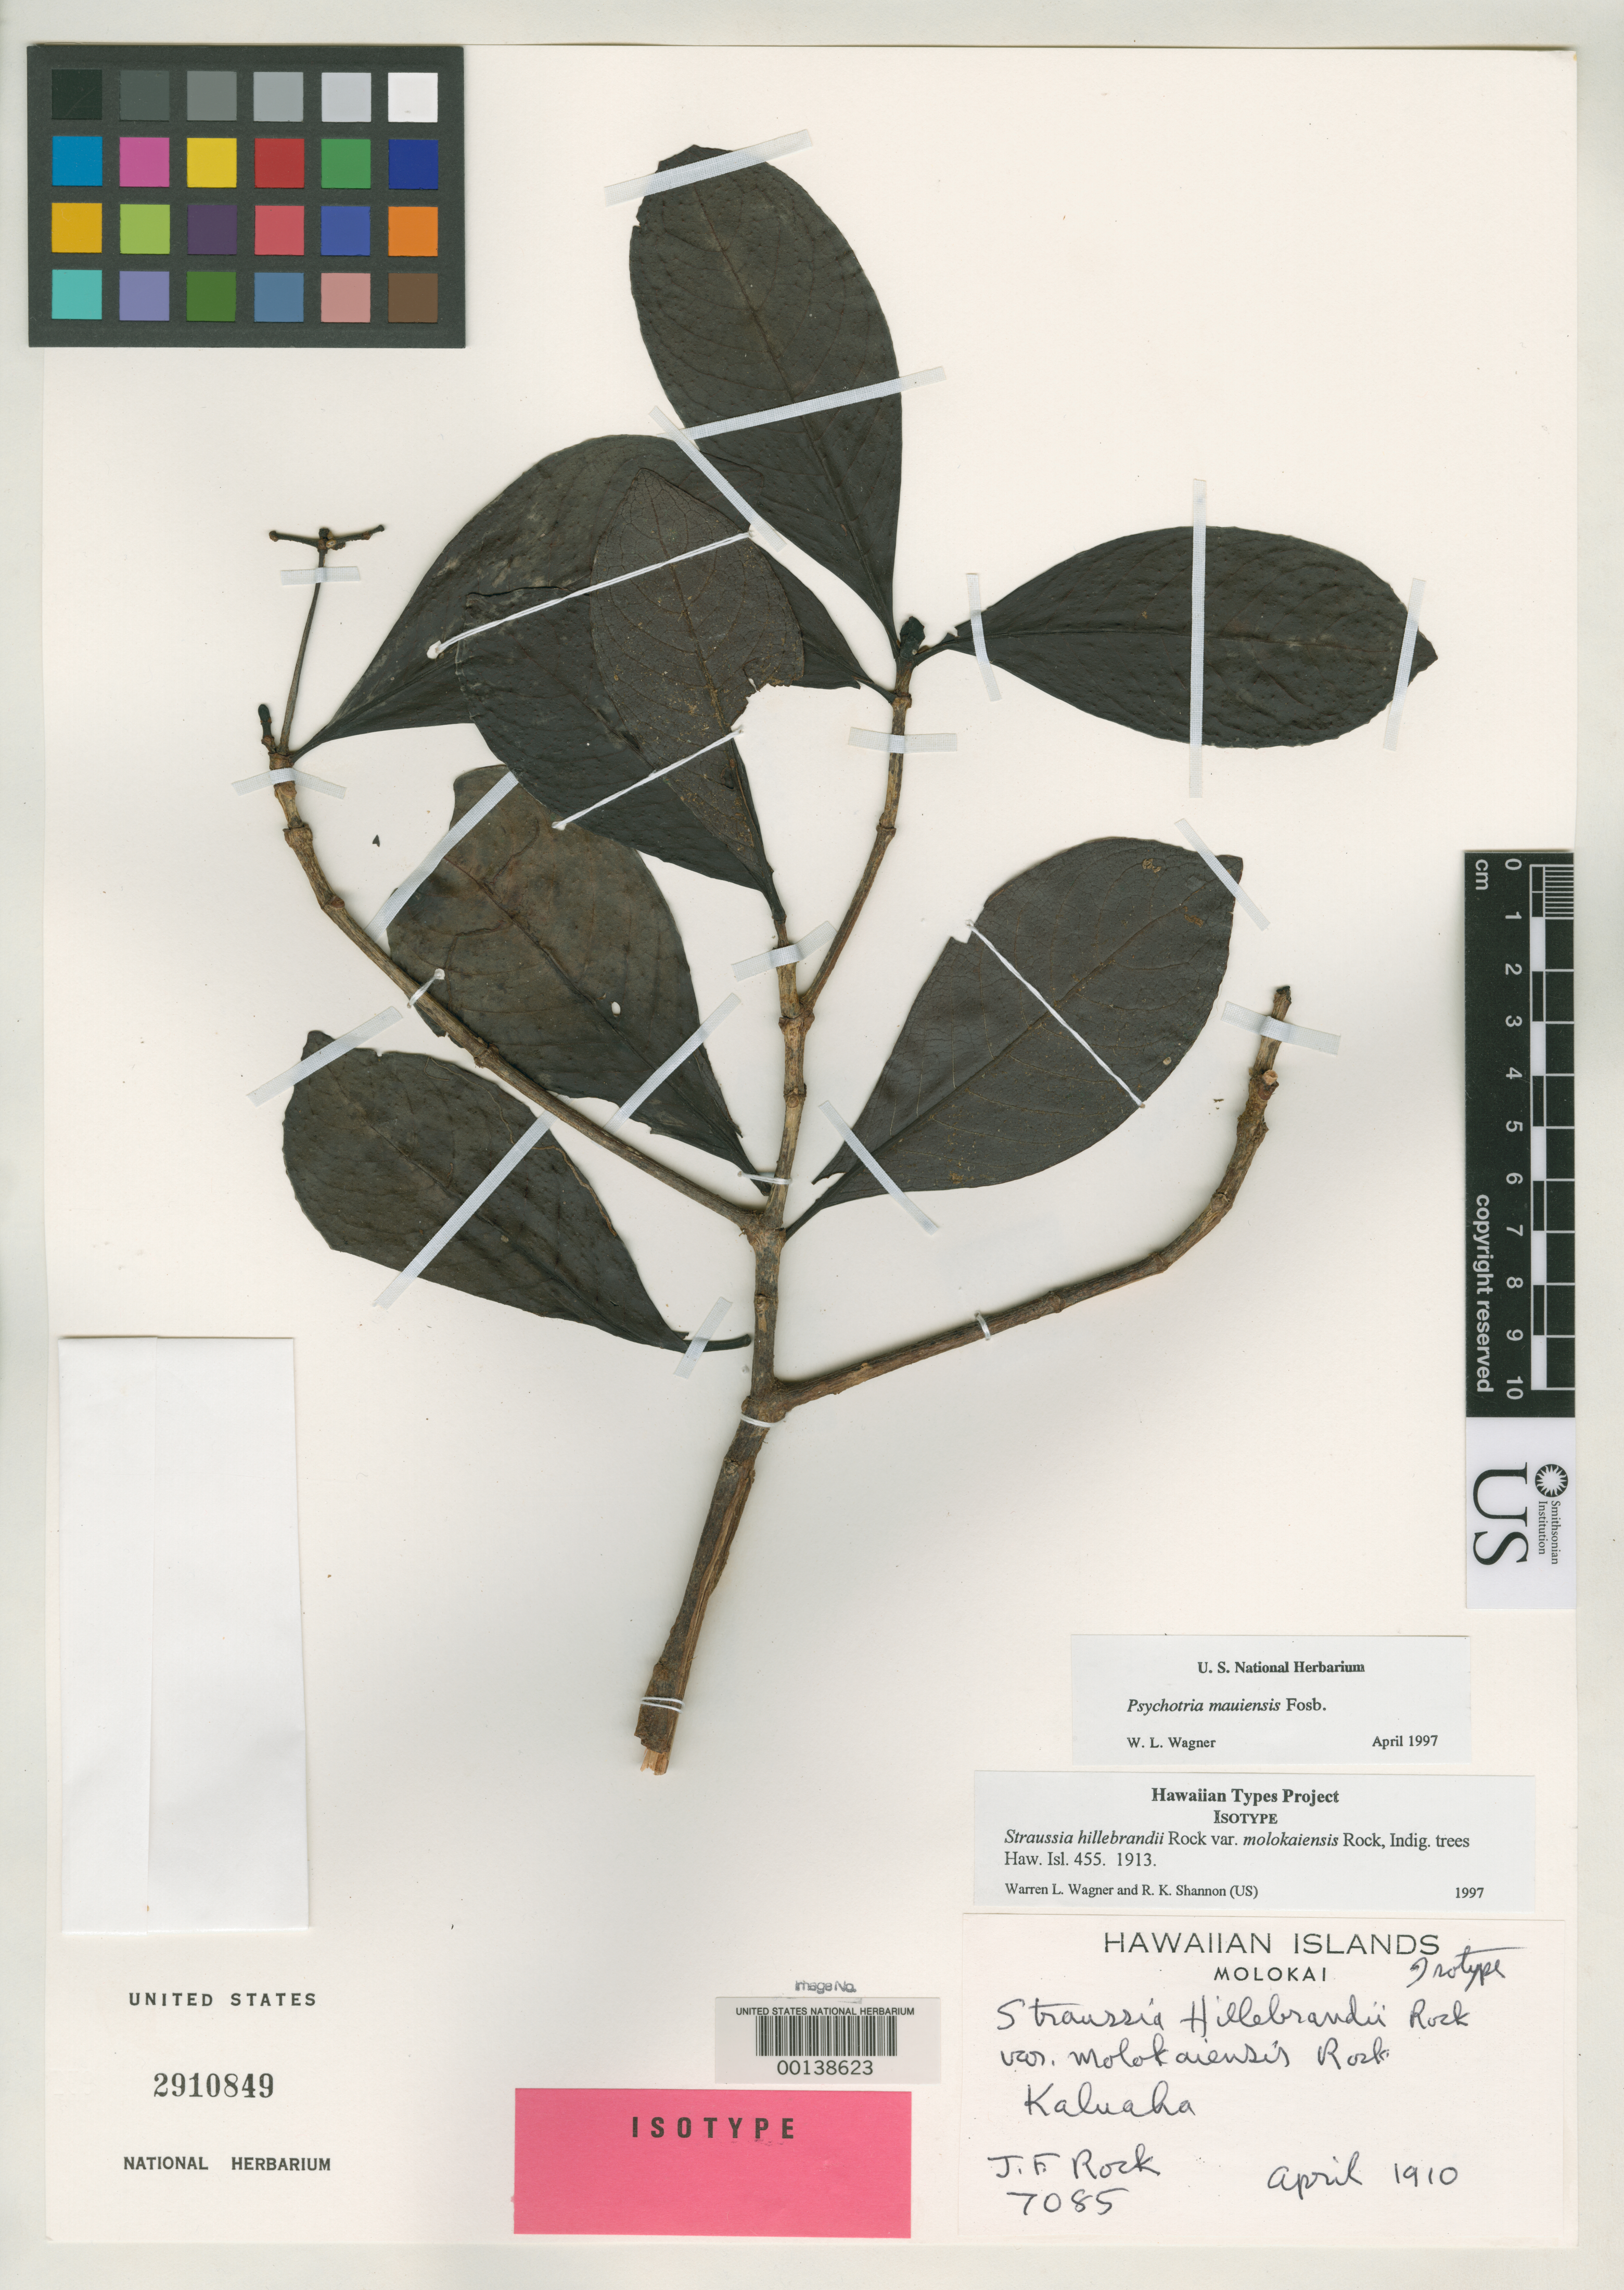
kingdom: Plantae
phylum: Tracheophyta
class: Magnoliopsida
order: Gentianales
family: Rubiaceae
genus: Straussia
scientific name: Straussia hillebrandii var. molokaiensis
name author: Rock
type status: Isotype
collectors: J. F. Rock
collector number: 7085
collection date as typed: Apr 1910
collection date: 1910-04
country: United States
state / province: Hawaii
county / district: Maui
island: Moloka'i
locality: Kaluaha.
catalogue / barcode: US 2910849